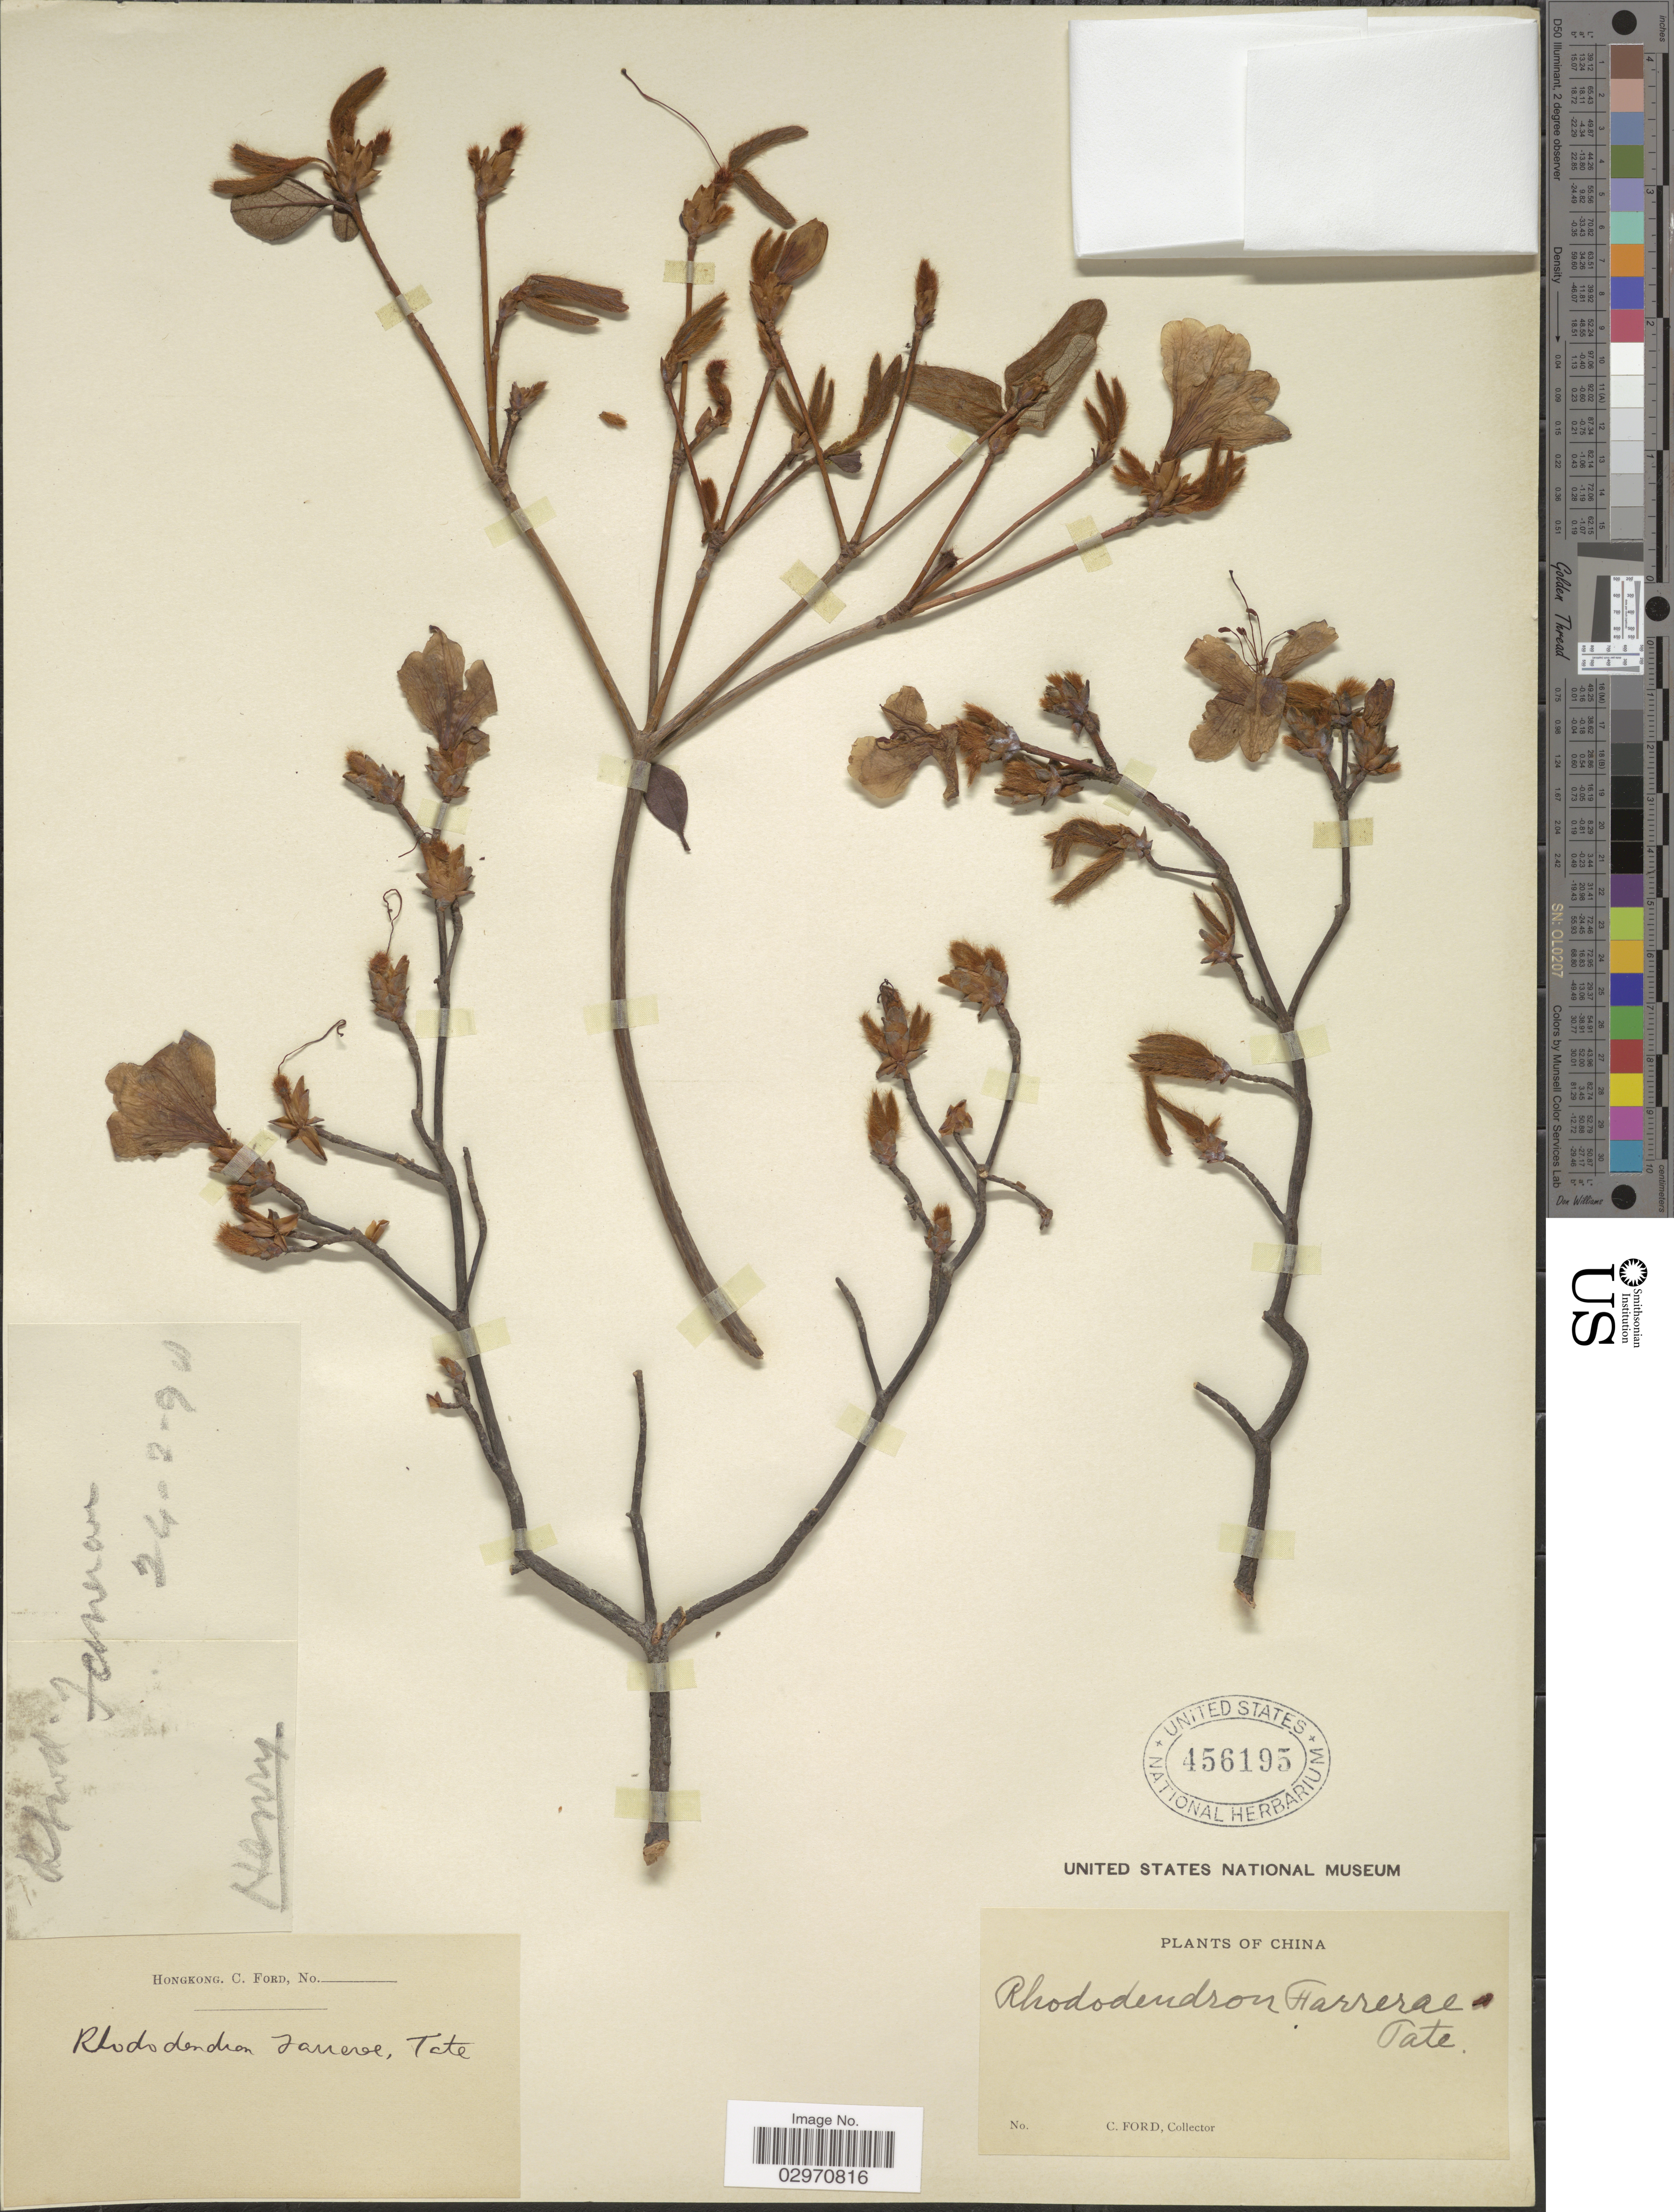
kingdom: Plantae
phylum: Tracheophyta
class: Magnoliopsida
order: Ericales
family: Ericaceae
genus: Rhododendron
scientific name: Rhododendron farrerae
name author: Sweet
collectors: C. Ford & -. Henry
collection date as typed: Transcribed d/m/y: 24/2/98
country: China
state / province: Hong Kong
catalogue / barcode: US 456195